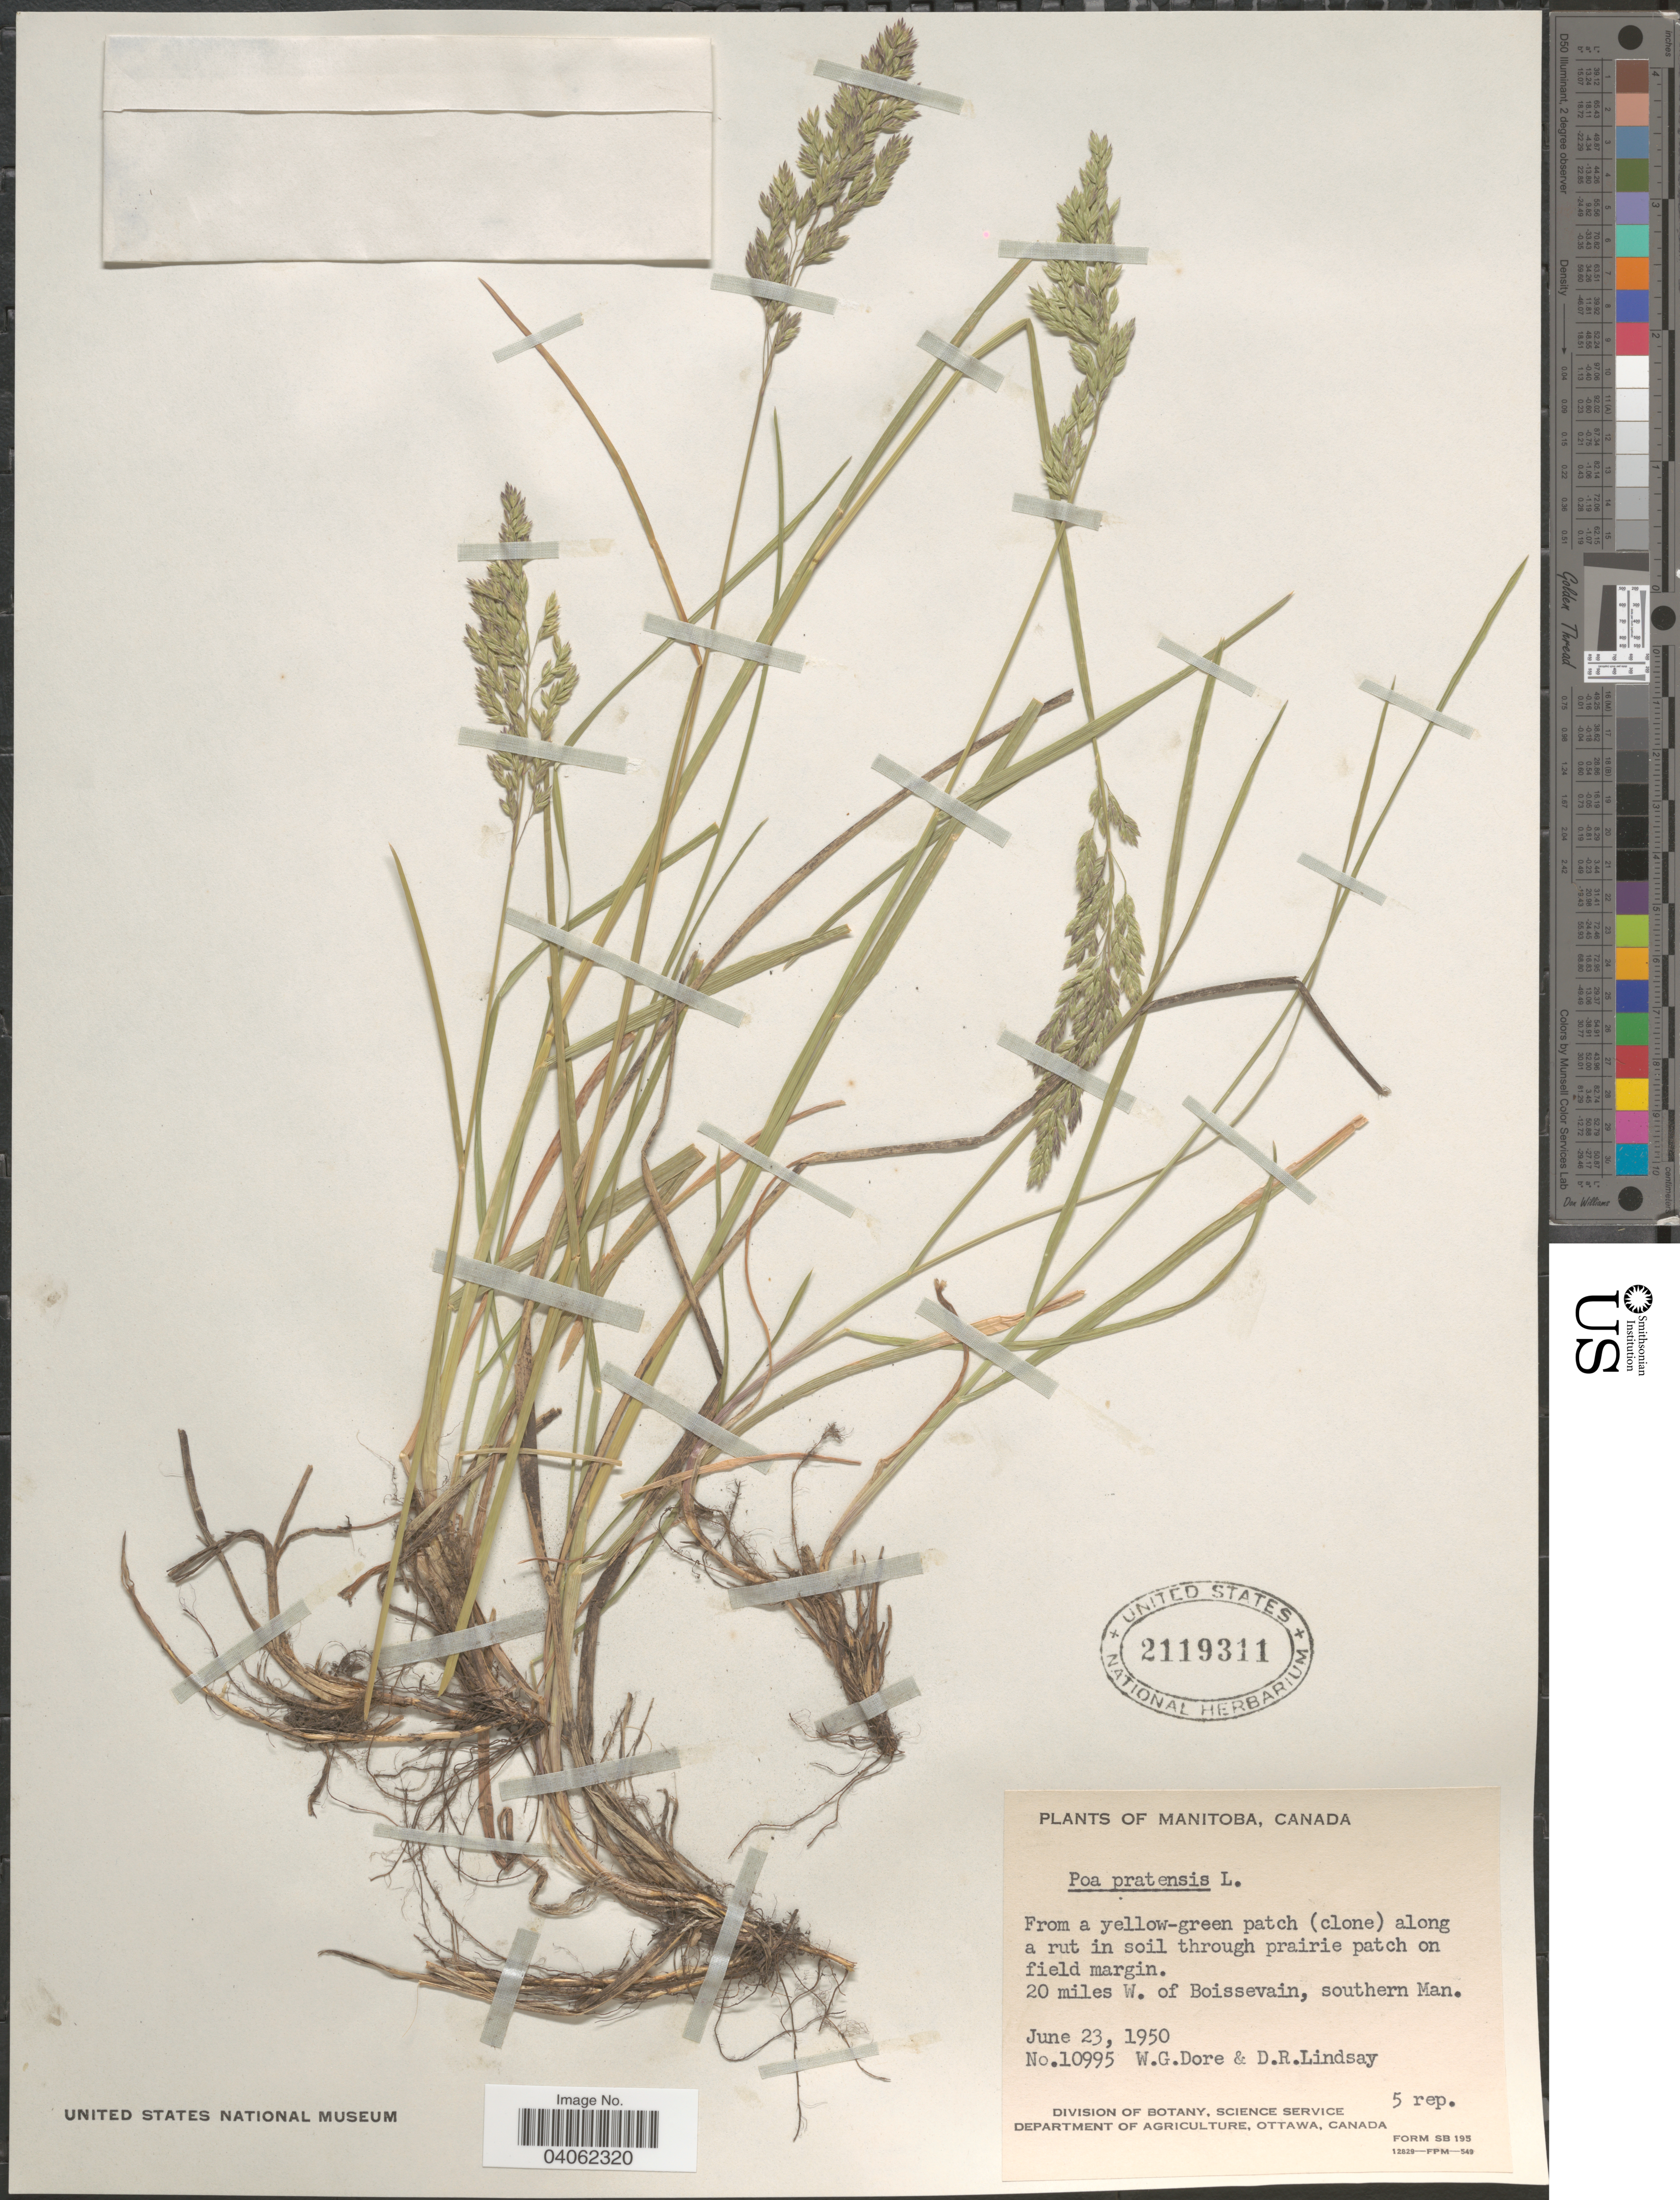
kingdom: Plantae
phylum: Tracheophyta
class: Liliopsida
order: Poales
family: Poaceae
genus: Poa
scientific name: Poa pratensis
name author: L.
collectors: W. Dore & D. Lindsay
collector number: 10995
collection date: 1950-06-23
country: Canada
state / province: Manitoba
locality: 20 miles W. of Boissevain, southern Man.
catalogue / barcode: US 2119311